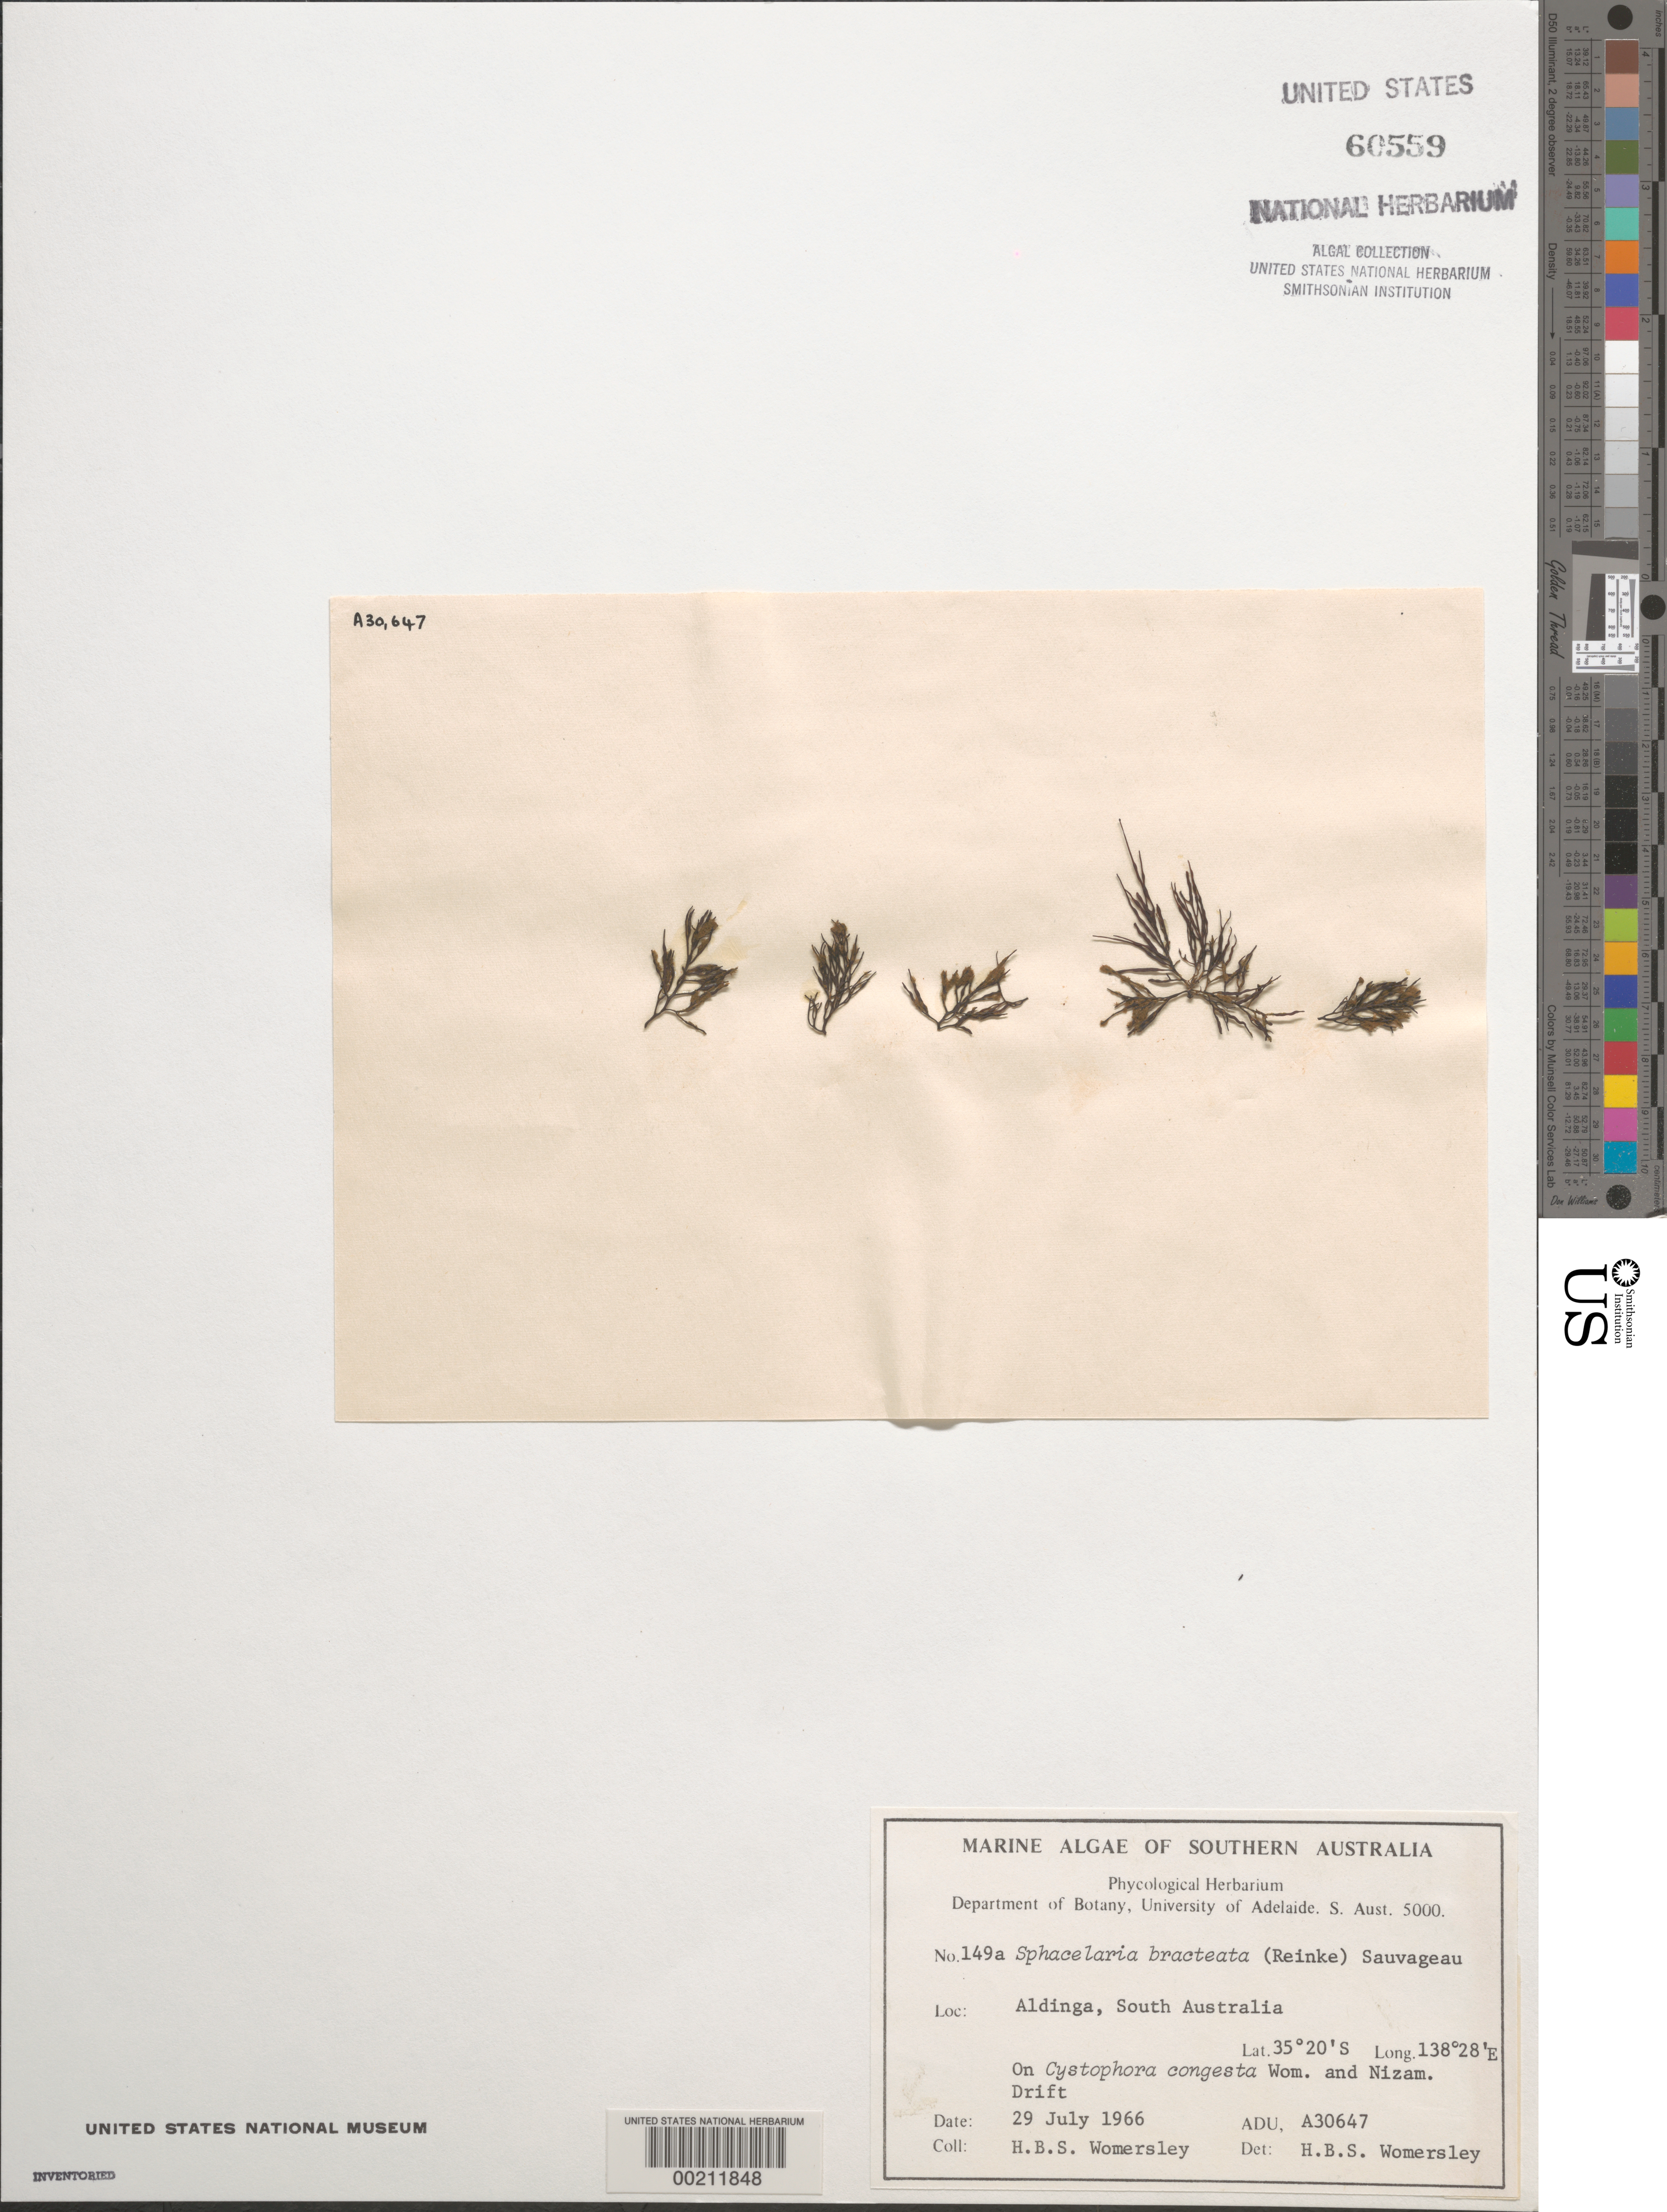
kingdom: Chromista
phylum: Ochrophyta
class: Phaeophyceae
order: Sphacelariales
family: Sphacelariaceae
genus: Herpodiscus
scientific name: Herpodiscus bracteatus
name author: (Reinke) Draisma et al.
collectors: H. B. S. Womersley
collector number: ADU A30647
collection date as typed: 29 Jul 1966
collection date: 1966-07-29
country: Australia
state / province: South Australia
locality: Aldinga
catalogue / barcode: US 60559